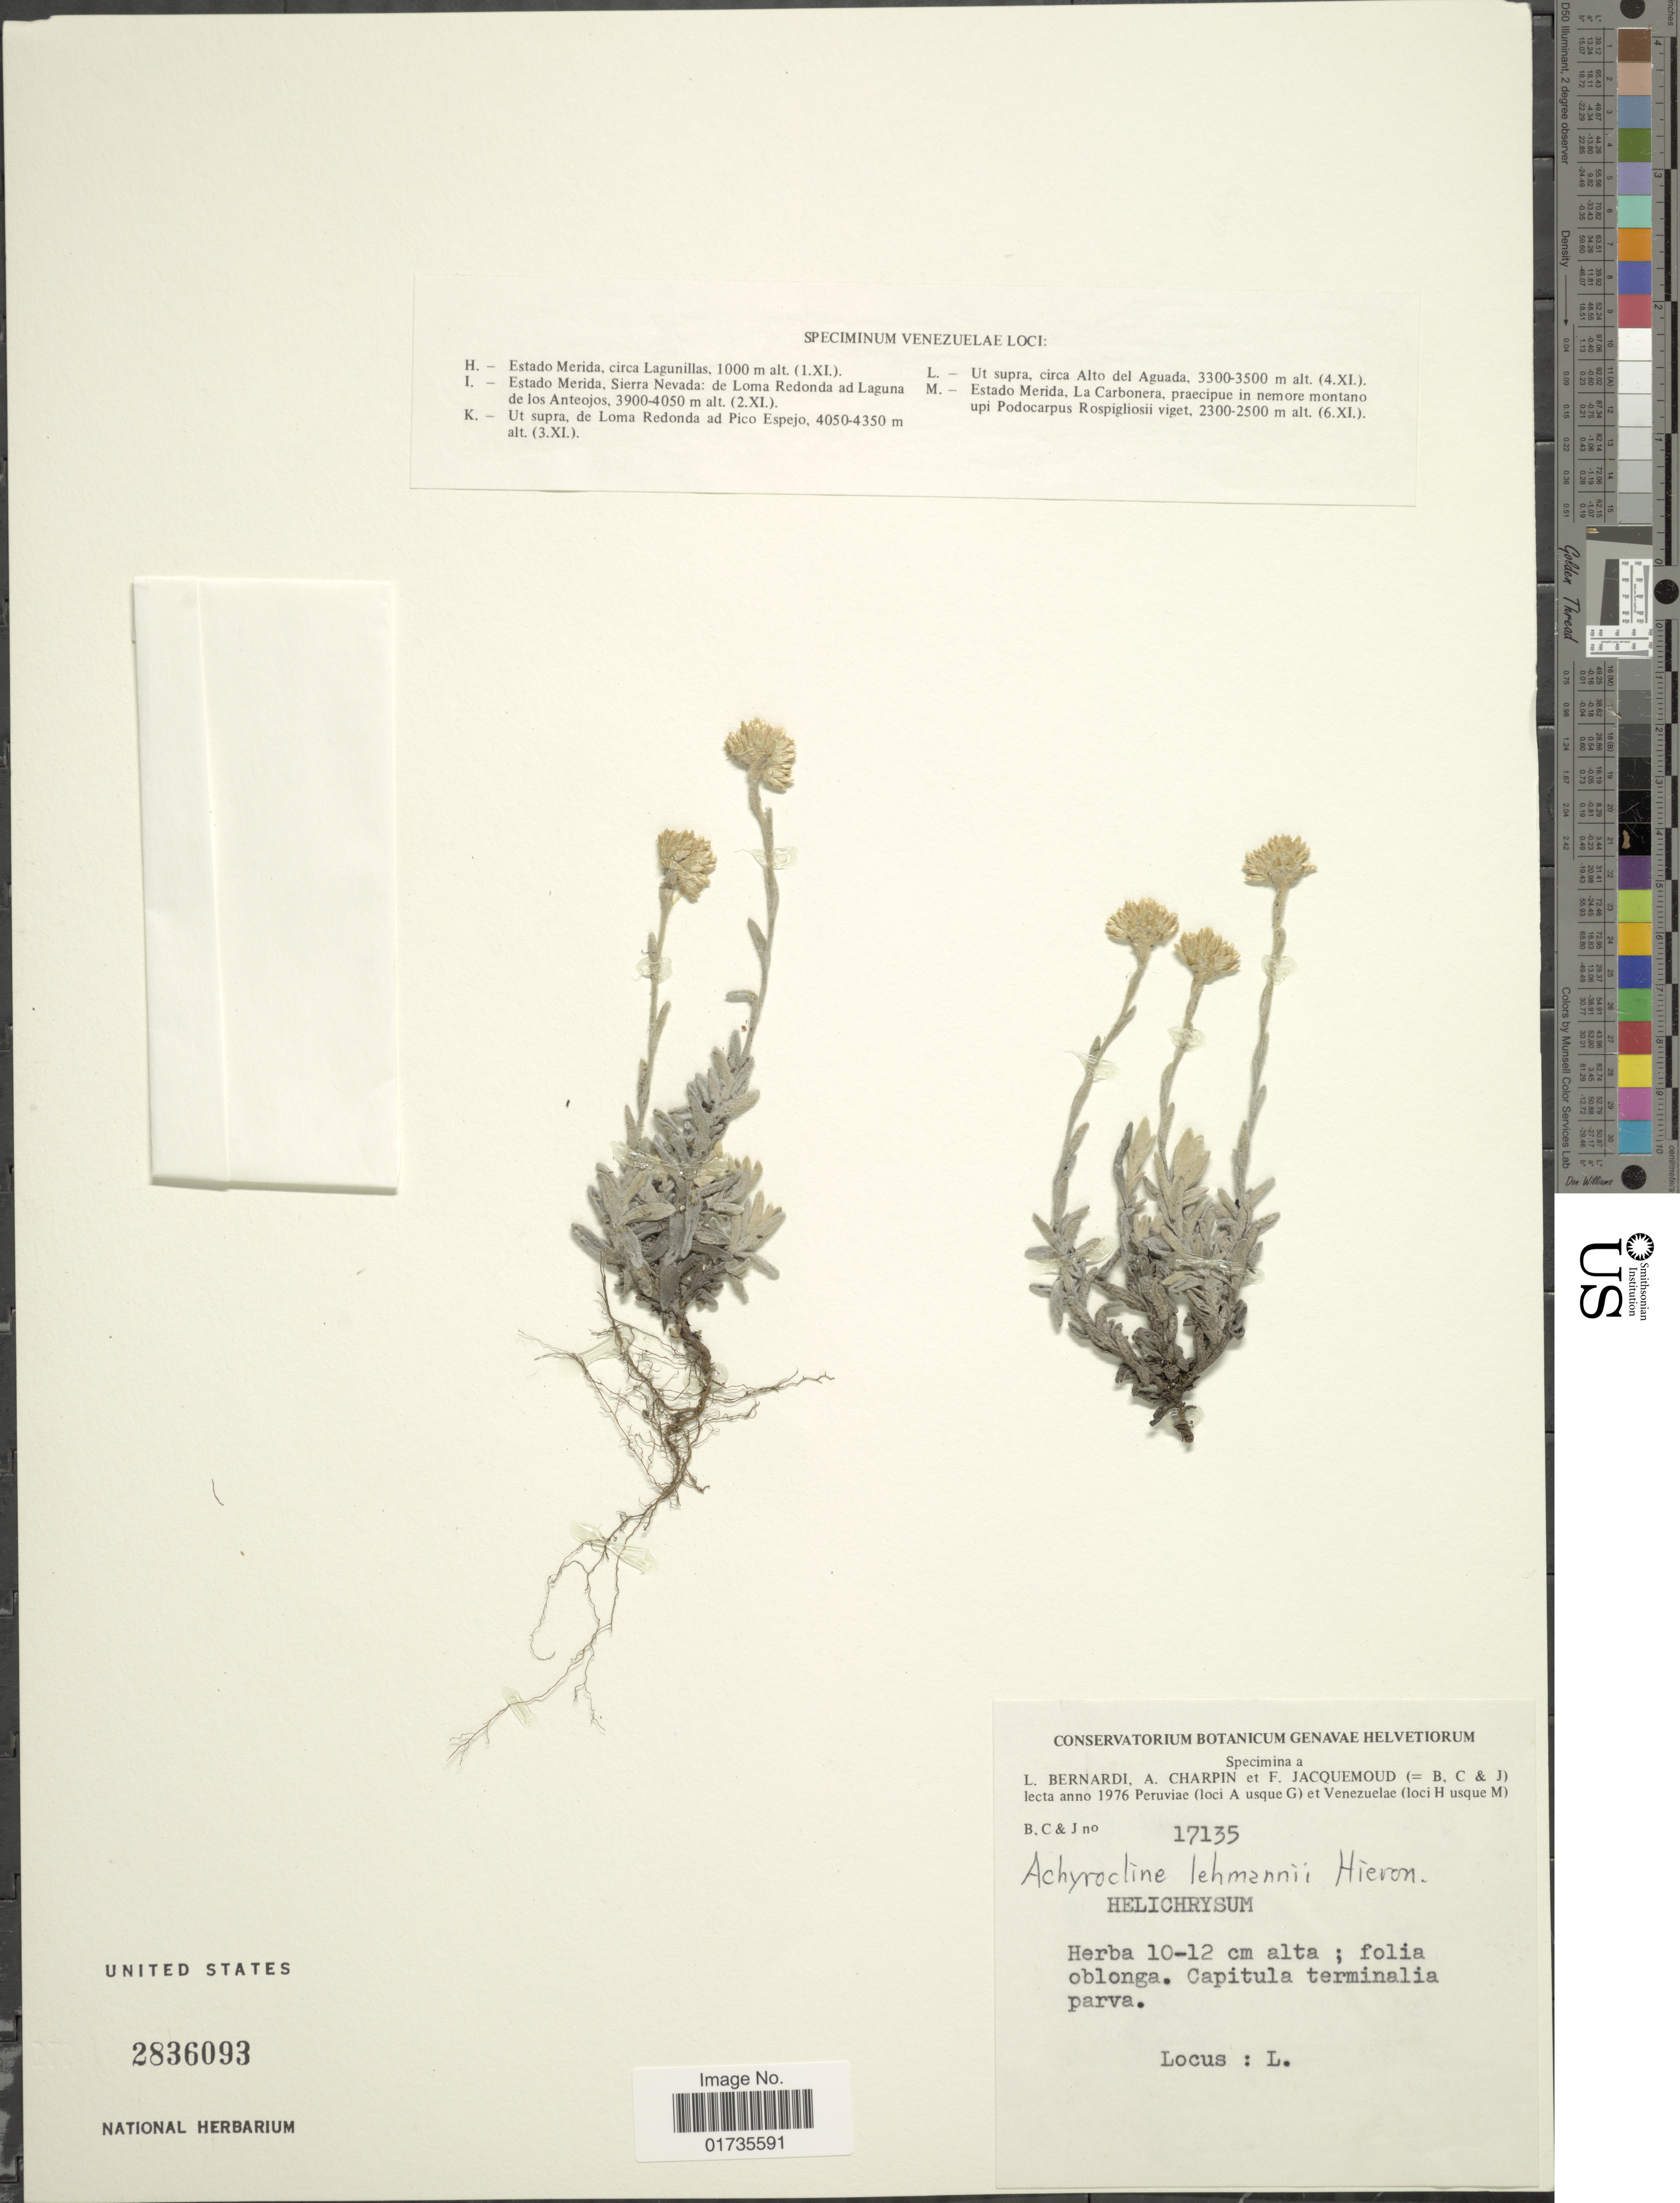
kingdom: Plantae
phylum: Tracheophyta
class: Magnoliopsida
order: Asterales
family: Asteraceae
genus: Achyrocline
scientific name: Achyrocline lehmanni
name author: Hieron.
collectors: L. Bernardi, A. Charpin & F. Jacquemoud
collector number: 17135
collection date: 1976-11-04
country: Venezuela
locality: Ut supra, circa Alto del Aguada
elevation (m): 3300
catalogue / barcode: US 2836093